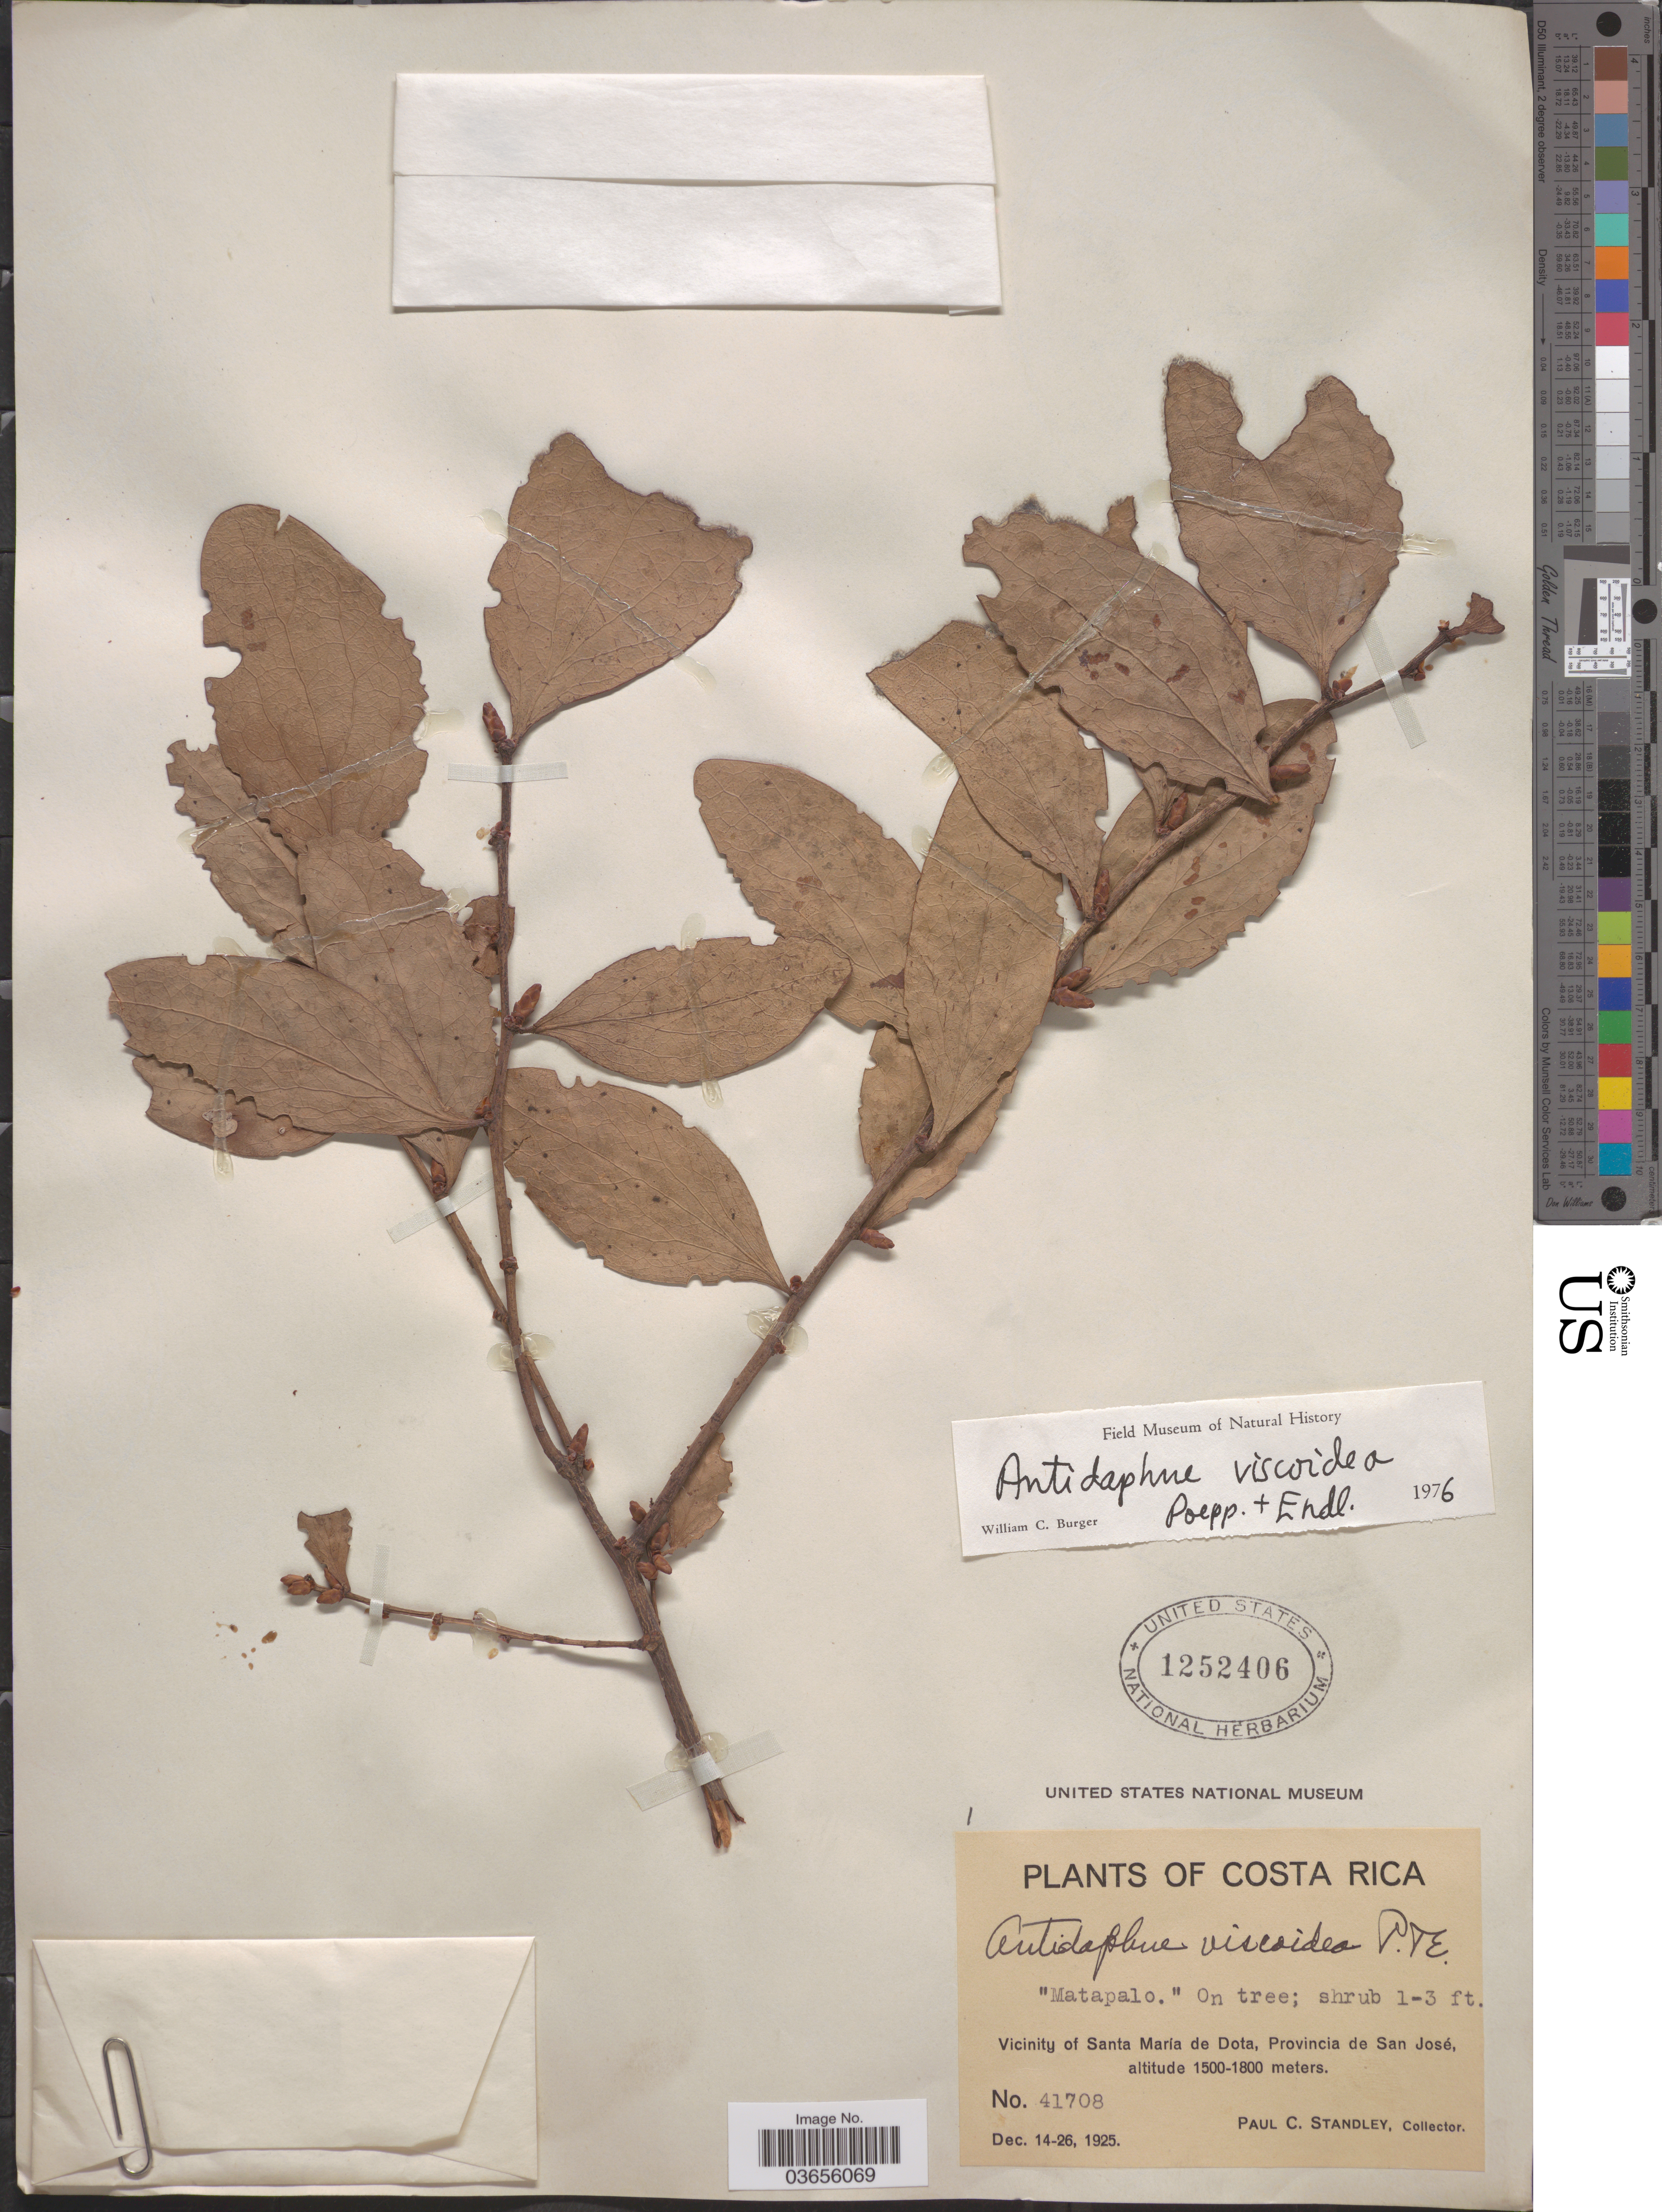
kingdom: Plantae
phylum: Tracheophyta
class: Magnoliopsida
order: Santalales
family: Santalaceae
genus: Antidaphne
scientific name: Antidaphne viscoidea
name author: Poepp. & Endl.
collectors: P. C. Standley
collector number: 41708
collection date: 1925-12-14/1925-12-26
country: Costa Rica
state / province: San José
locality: Vicinity of Santa María de Dota.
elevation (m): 1500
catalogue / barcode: US 1252406